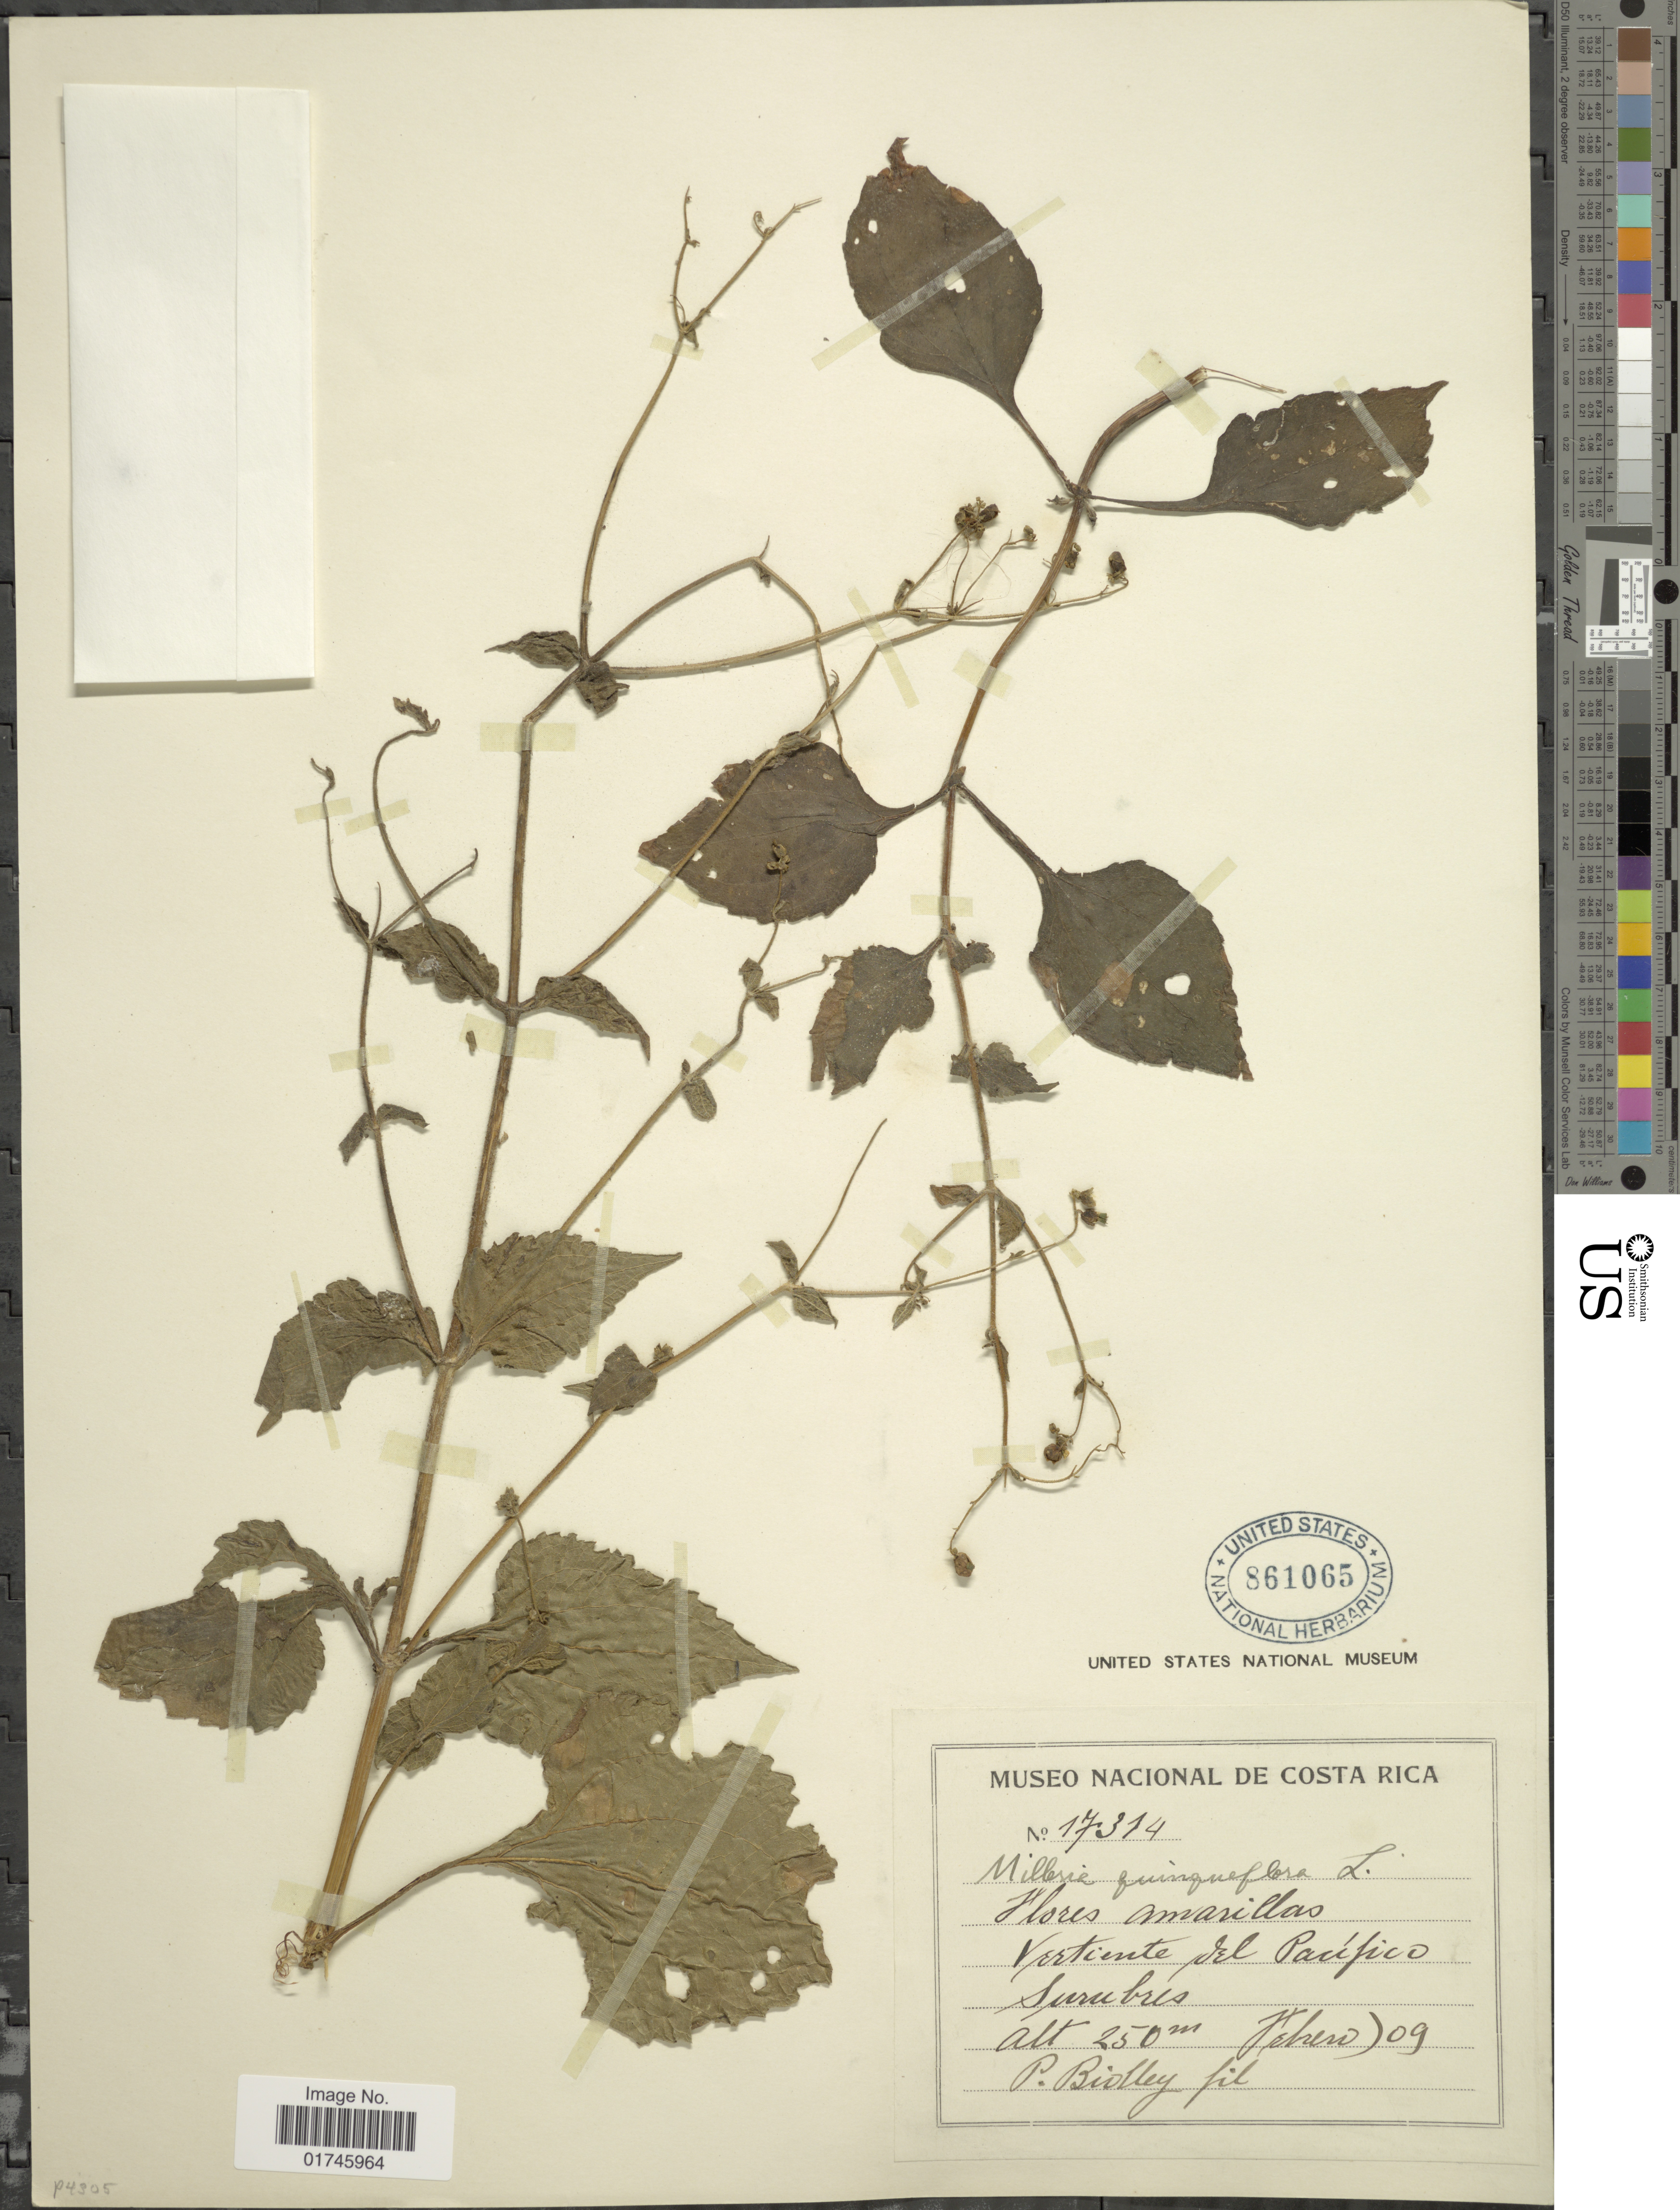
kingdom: Plantae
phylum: Tracheophyta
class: Magnoliopsida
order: Asterales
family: Asteraceae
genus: Milleria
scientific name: Milleria quinqueflora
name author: L.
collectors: P. Biolley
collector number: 17314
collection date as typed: Transcribed d/m/y: /2/9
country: Costa Rica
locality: Vertiente del Pacifico Surubres.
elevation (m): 250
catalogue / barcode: US 861065